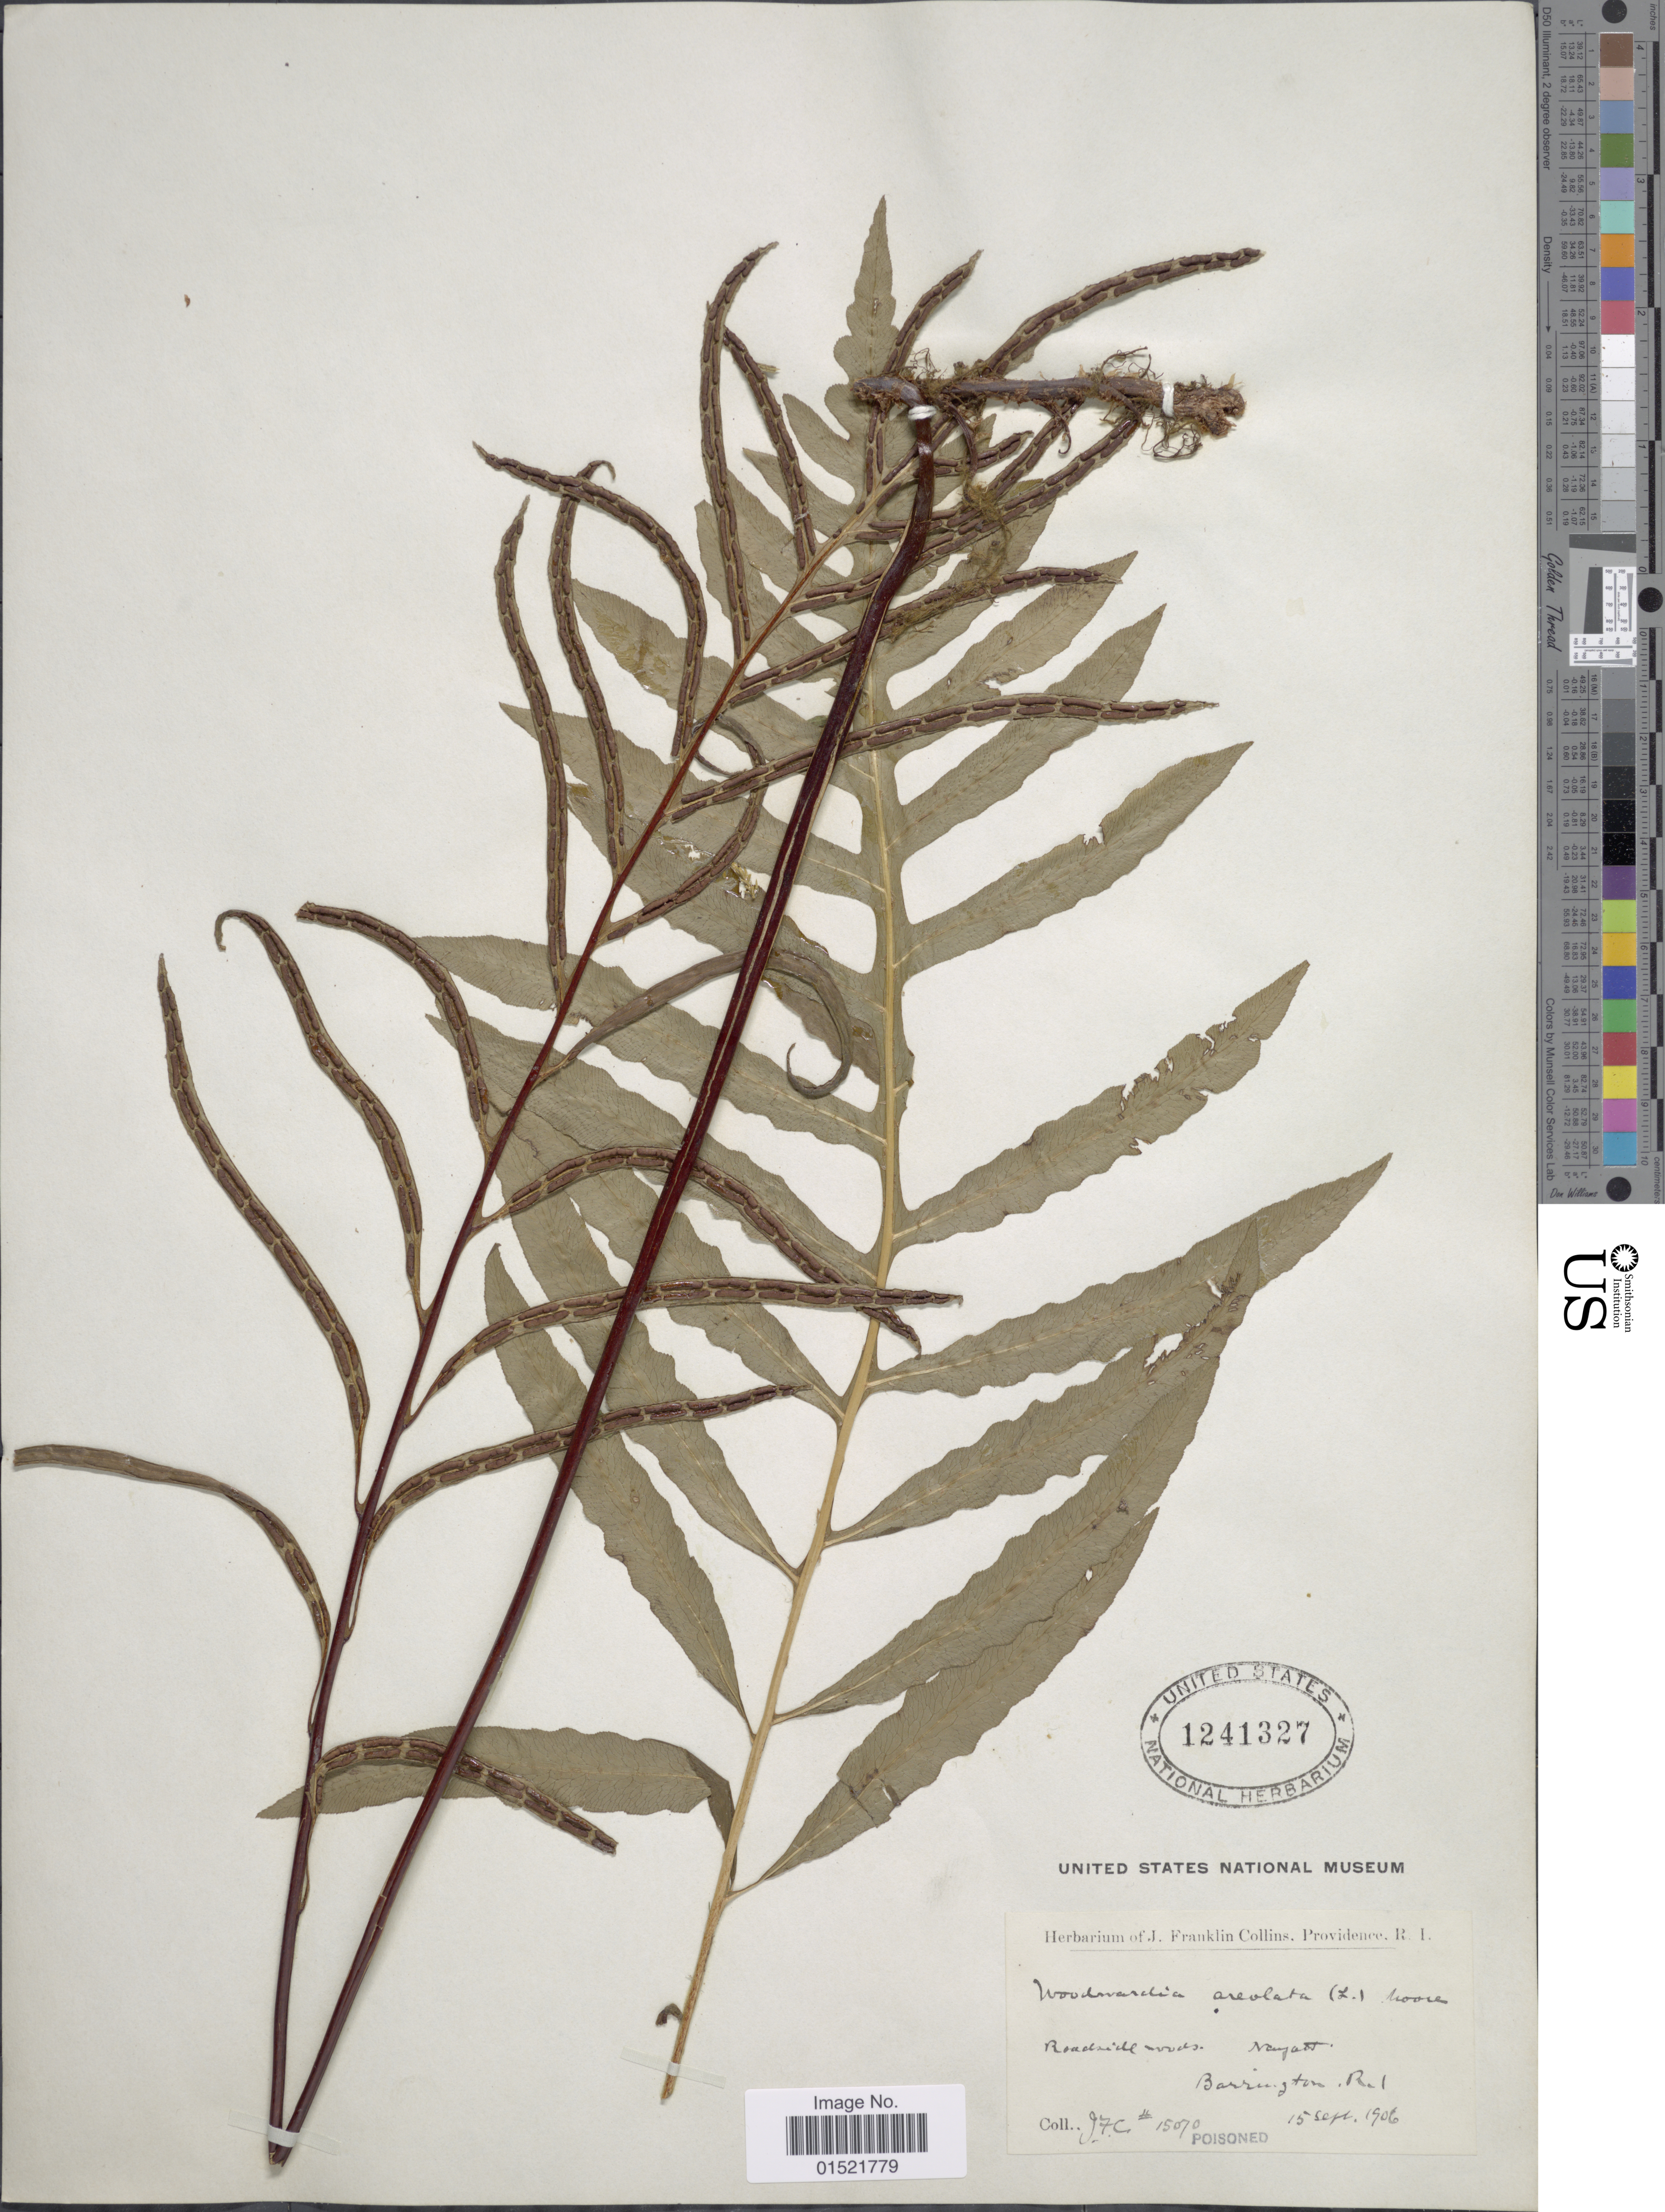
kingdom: Plantae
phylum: Tracheophyta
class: Polypodiopsida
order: Polypodiales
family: Blechnaceae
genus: Woodwardia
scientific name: Woodwardia areolata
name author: (L.) T. Moore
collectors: J. Collins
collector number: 15070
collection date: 1906-09-15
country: United States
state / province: Rhode Island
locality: Roadside Woods, Nangaot, Barrington, R. I.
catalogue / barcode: US 1241327